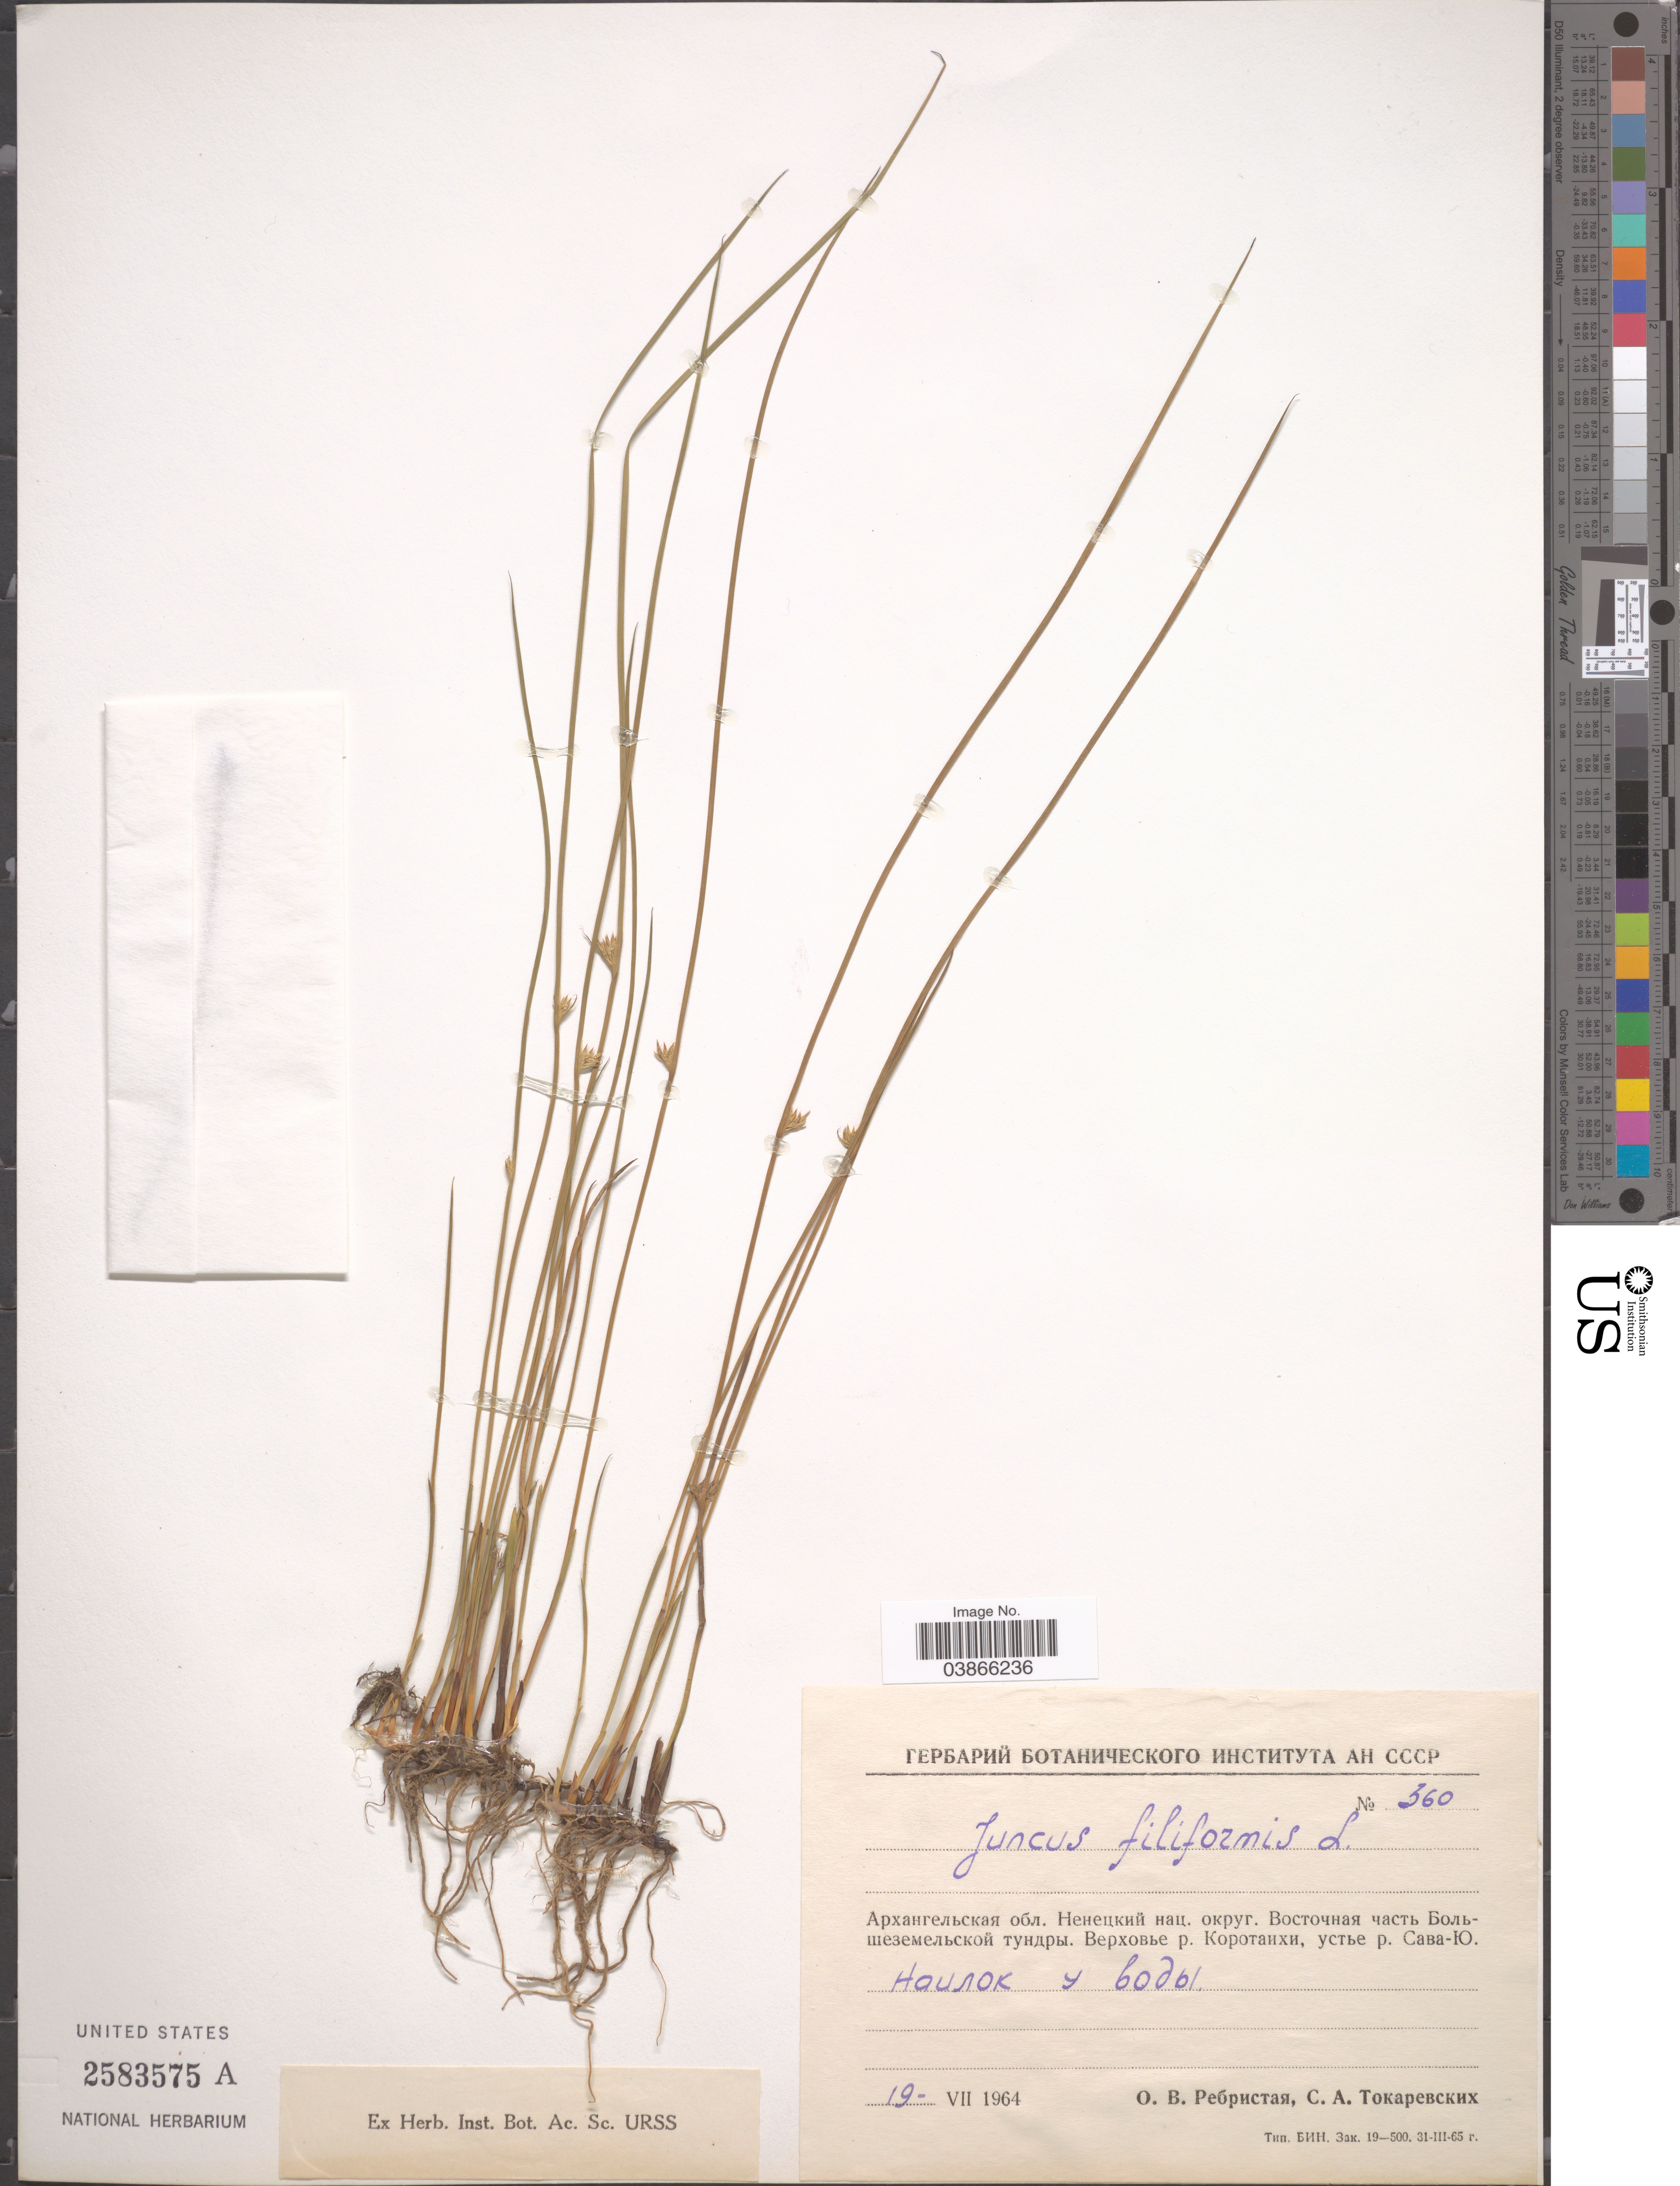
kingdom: Plantae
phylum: Tracheophyta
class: Liliopsida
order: Poales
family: Juncaceae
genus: Juncus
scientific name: Juncus filiformis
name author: L.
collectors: O. V. Rebristaja & S. Tokarevskikh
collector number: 360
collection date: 1964-07-19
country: Russian Federation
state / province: Arkhangelsk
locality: Nenets Autonomous Okrug, Upper of river Korotaikha, estuary of river Sava-U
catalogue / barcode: US 2583575A